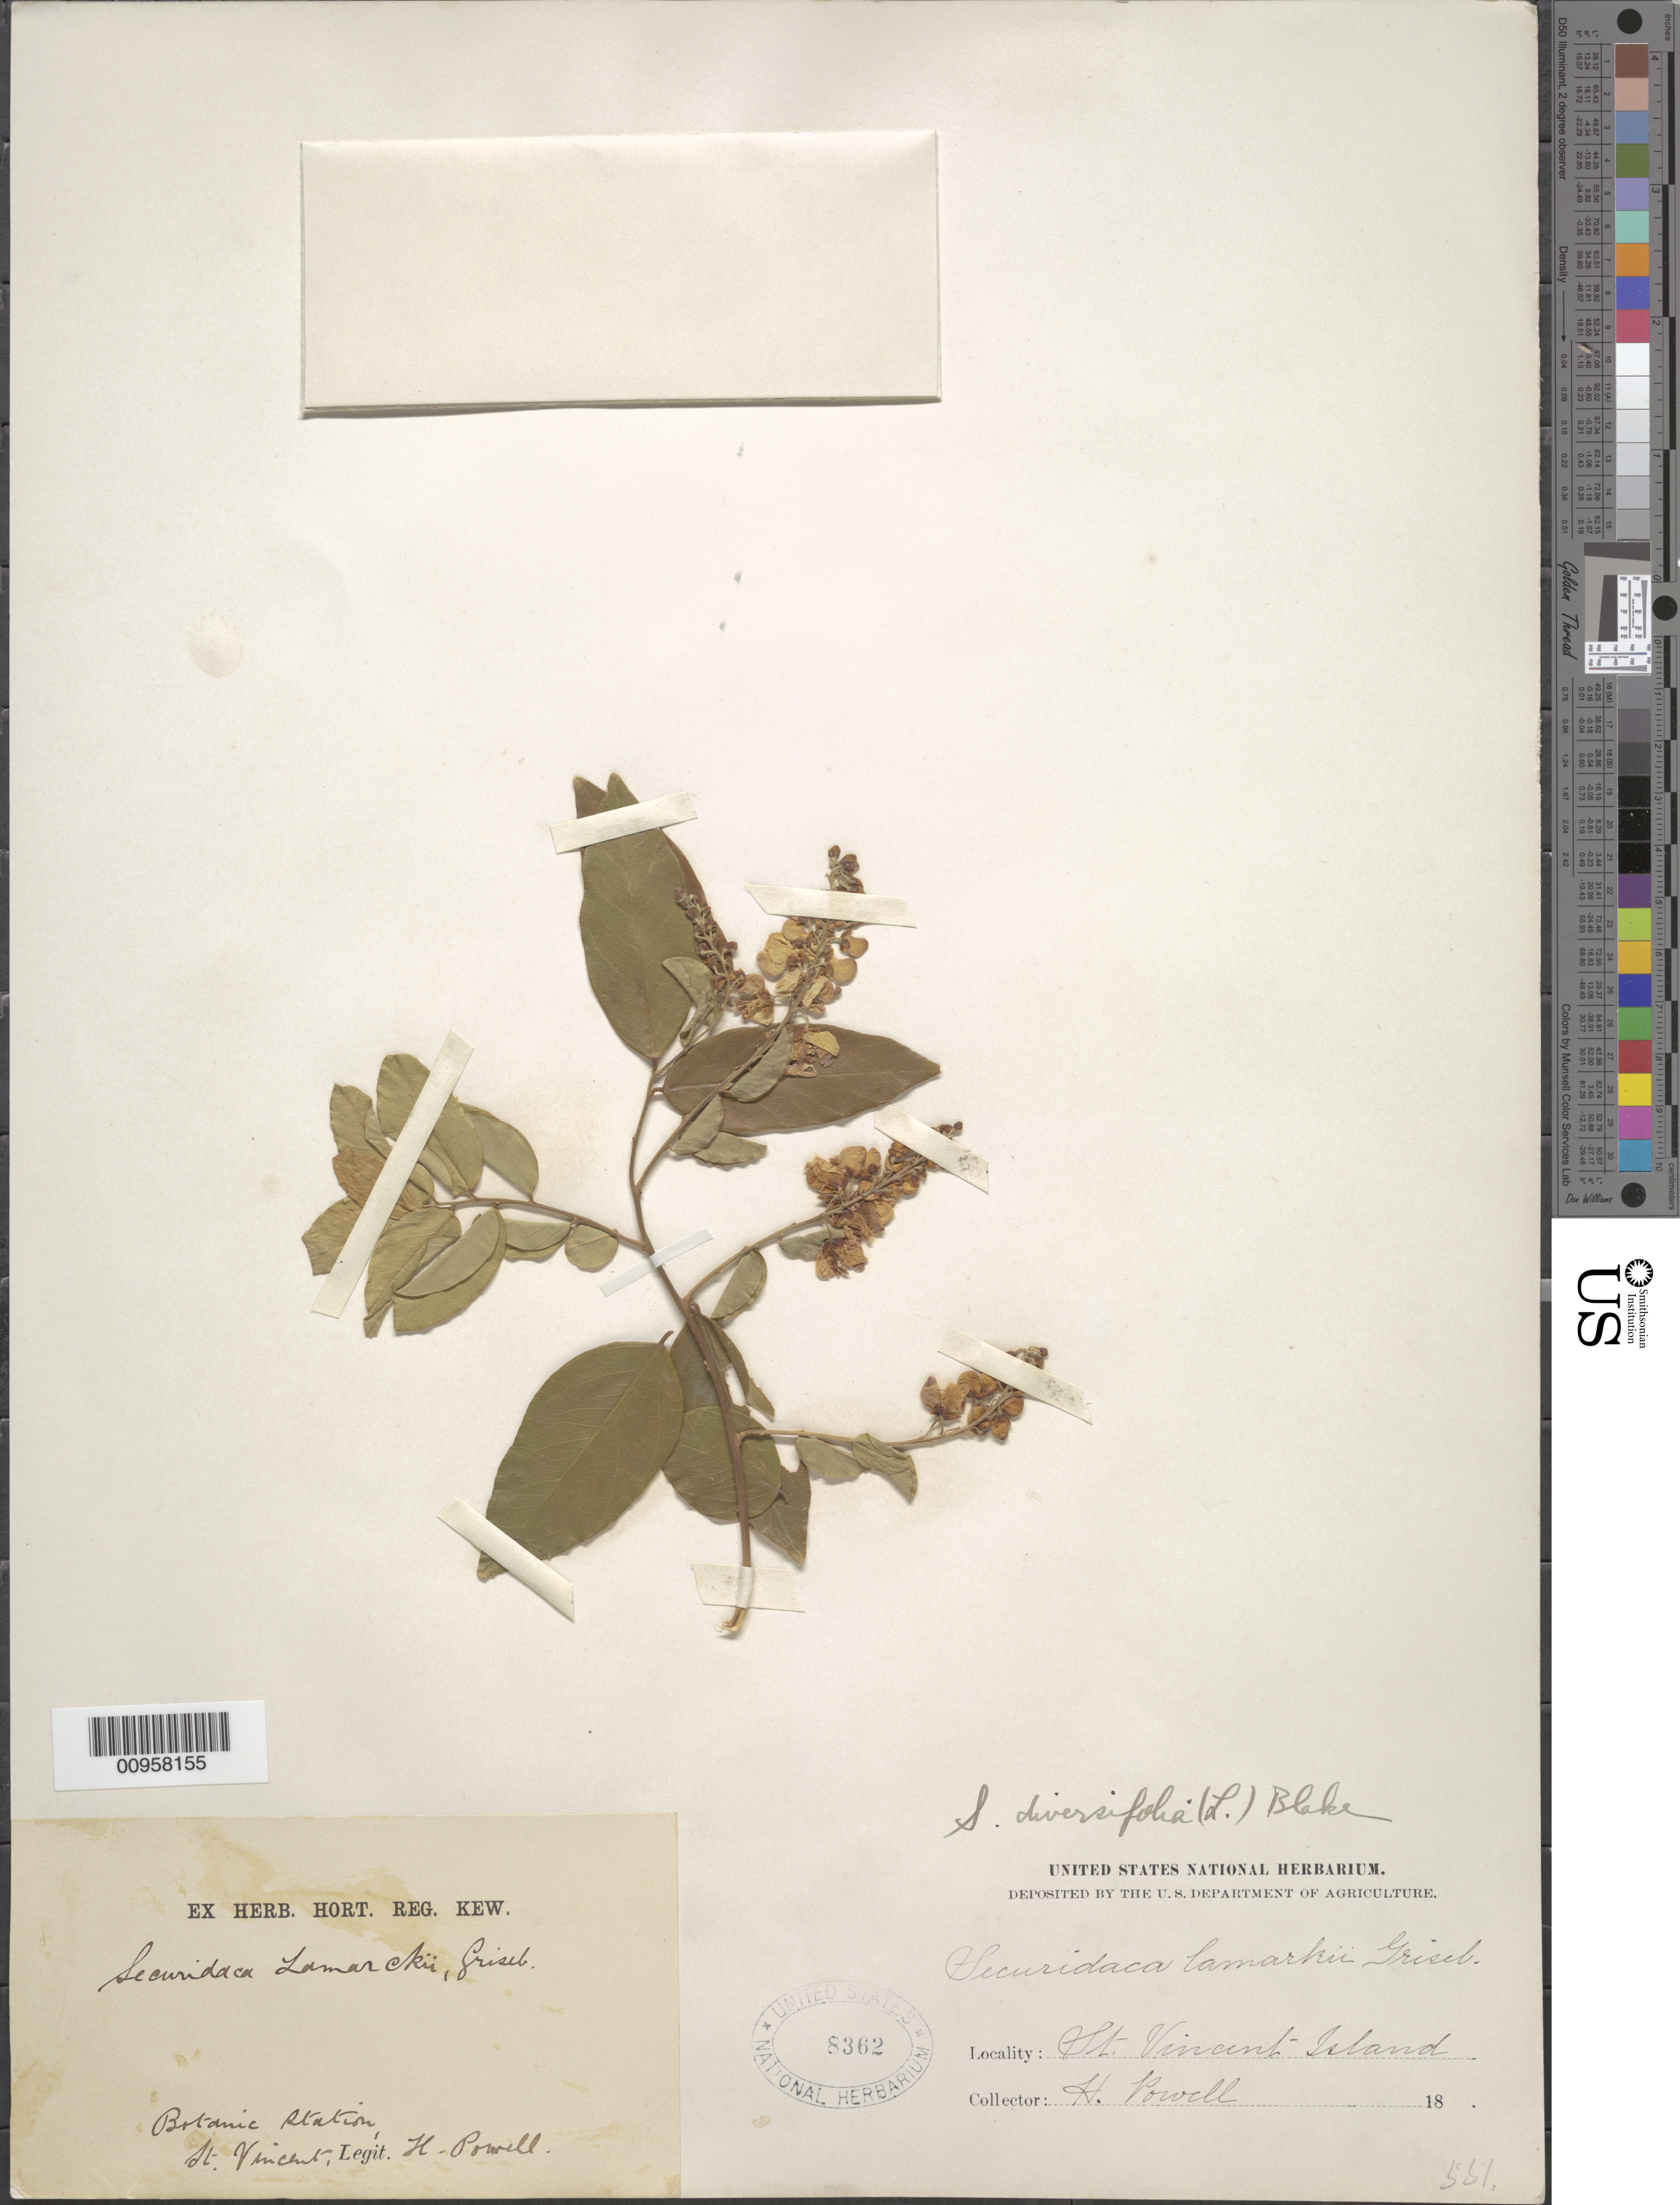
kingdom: Plantae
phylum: Tracheophyta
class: Magnoliopsida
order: Fabales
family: Polygalaceae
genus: Securidaca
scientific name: Securidaca diversifolia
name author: (L.) S.F. Blake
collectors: H. Powell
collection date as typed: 1800 to -- --- 1899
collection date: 1800/1899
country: St. Vincent - Grenadines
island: St. Vincent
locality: Botanic Garden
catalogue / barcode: US 8362